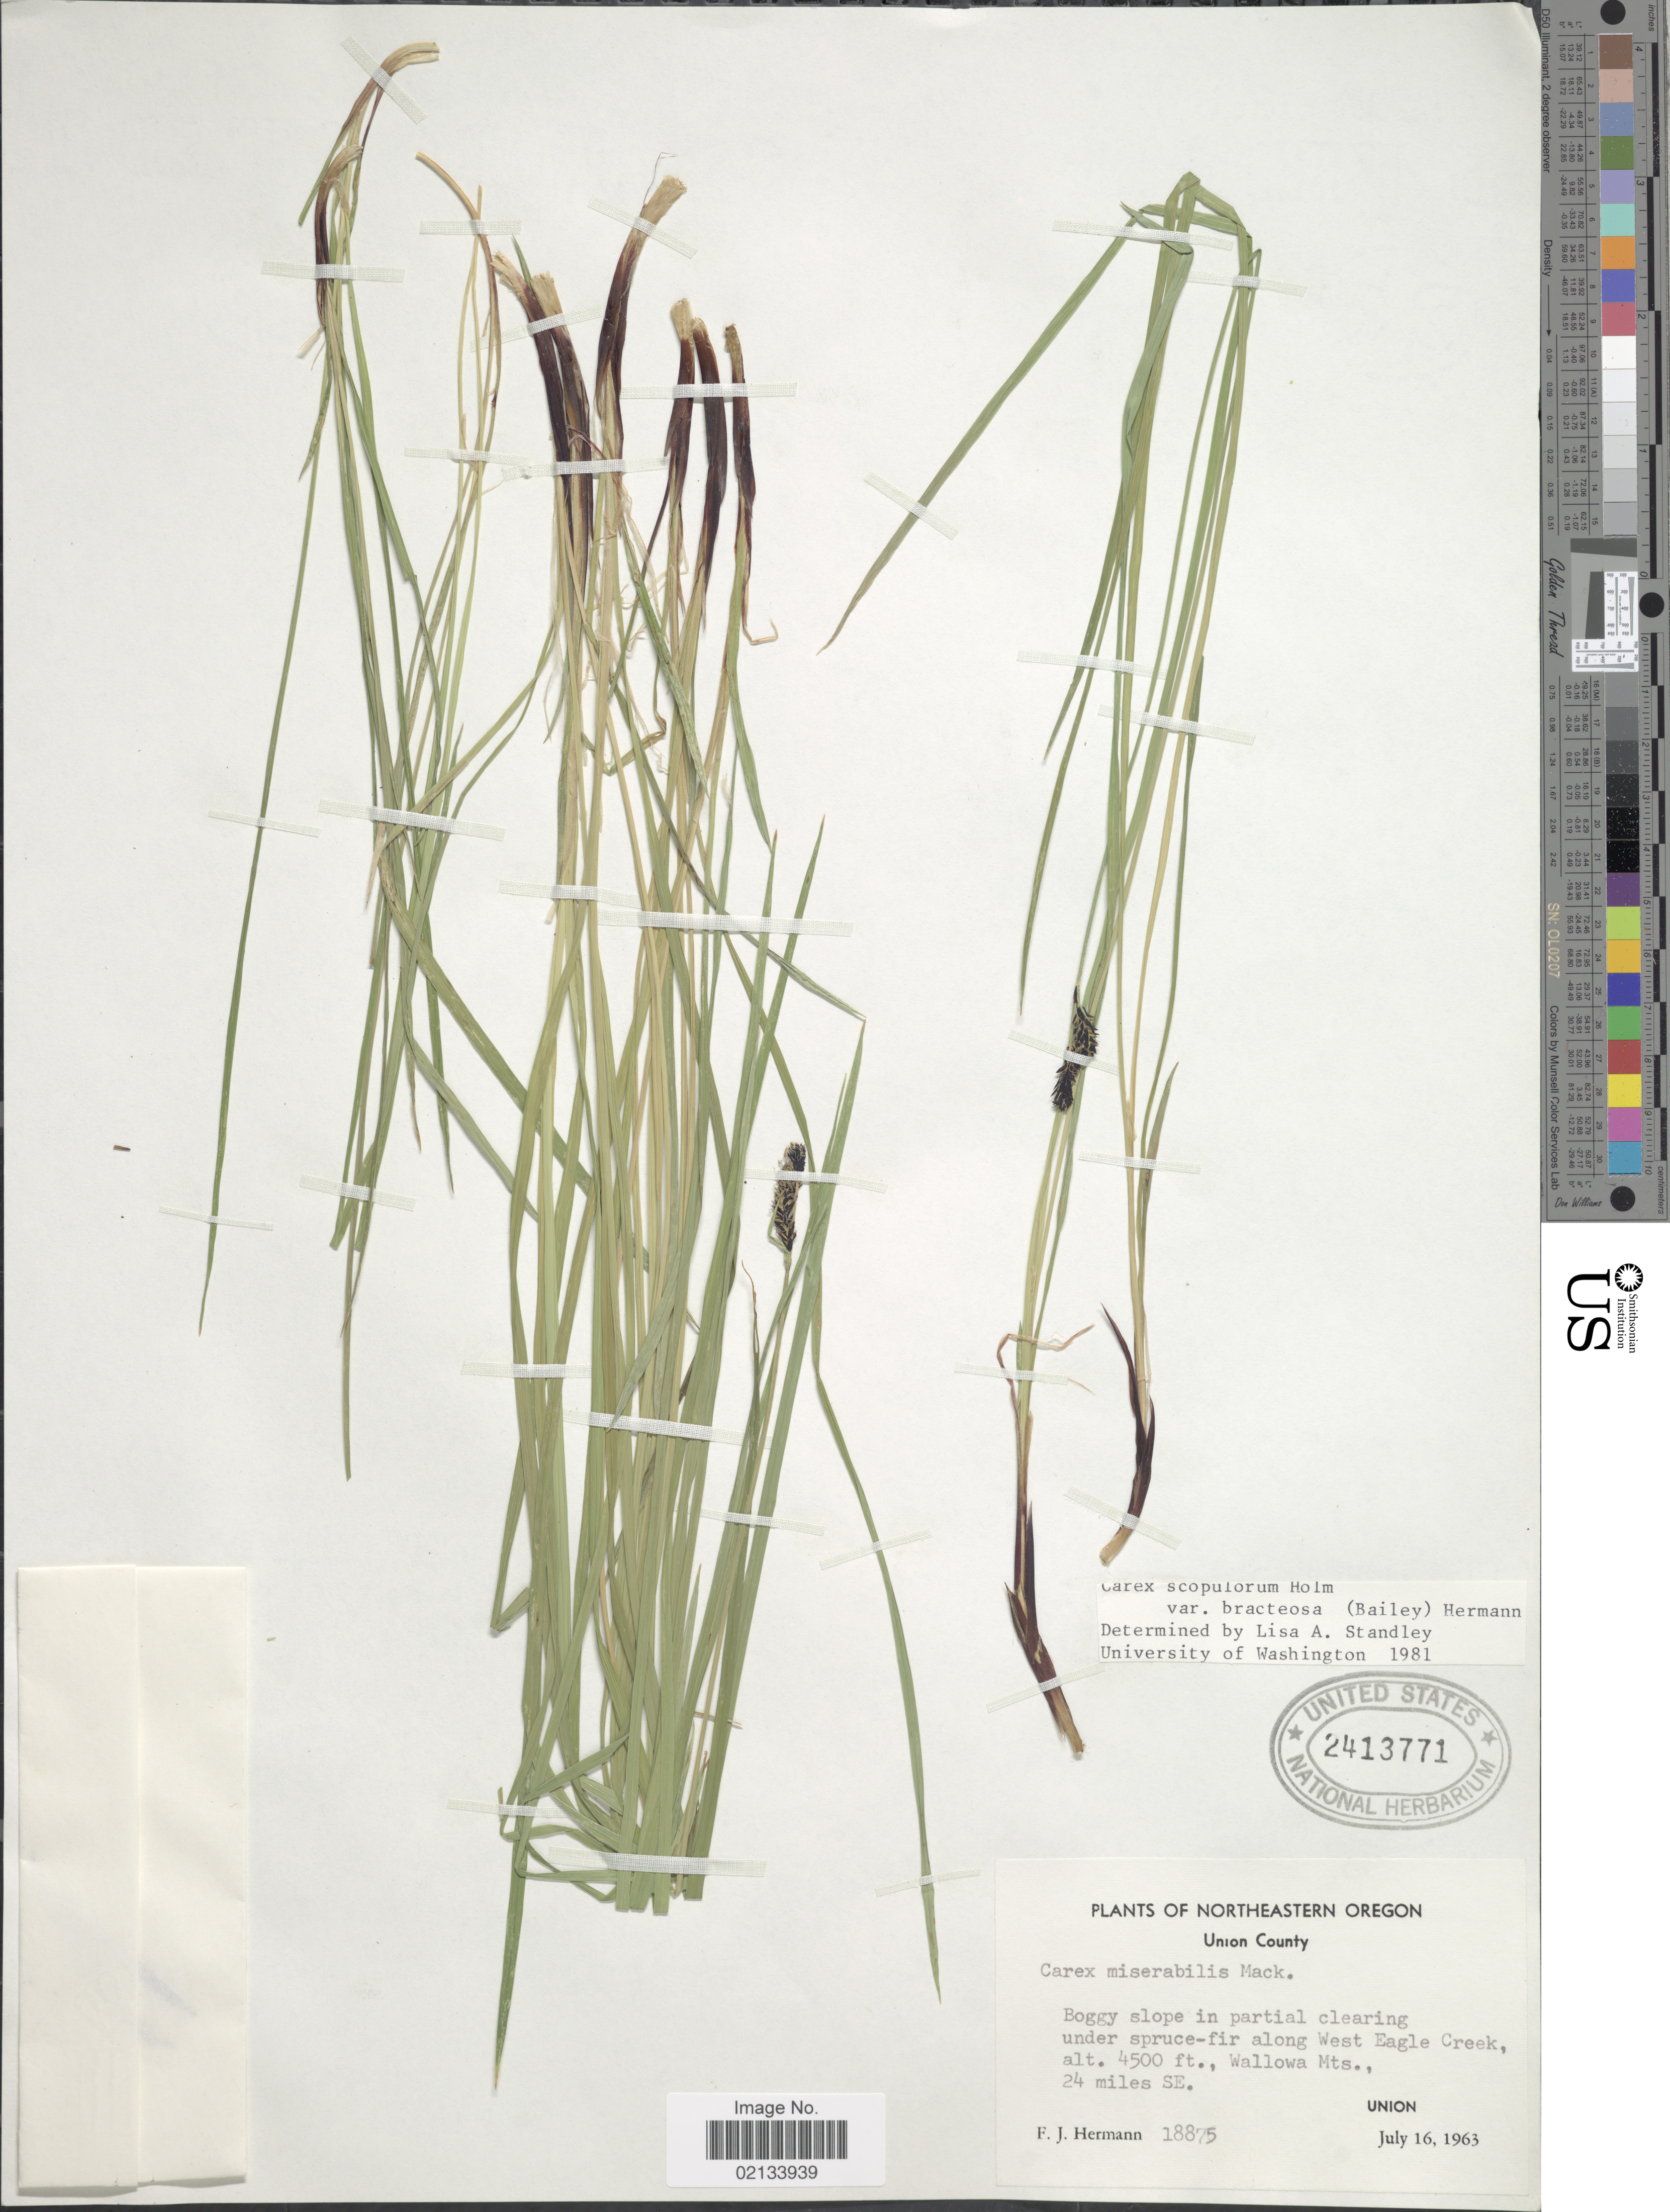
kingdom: Plantae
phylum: Tracheophyta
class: Liliopsida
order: Poales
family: Cyperaceae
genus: Carex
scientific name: Carex scopulorum var. bracteosa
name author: (L.H. Bailey) F.J. Herm.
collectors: F. J. Hermann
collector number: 18875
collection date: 1963-07-16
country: United States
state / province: Oregon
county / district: Wallowa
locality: Northeastern Oregon, Union County, along West Eagle Creek, Wallowa Mts, 24 miles SE. Union.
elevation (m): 1372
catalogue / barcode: US 2413771